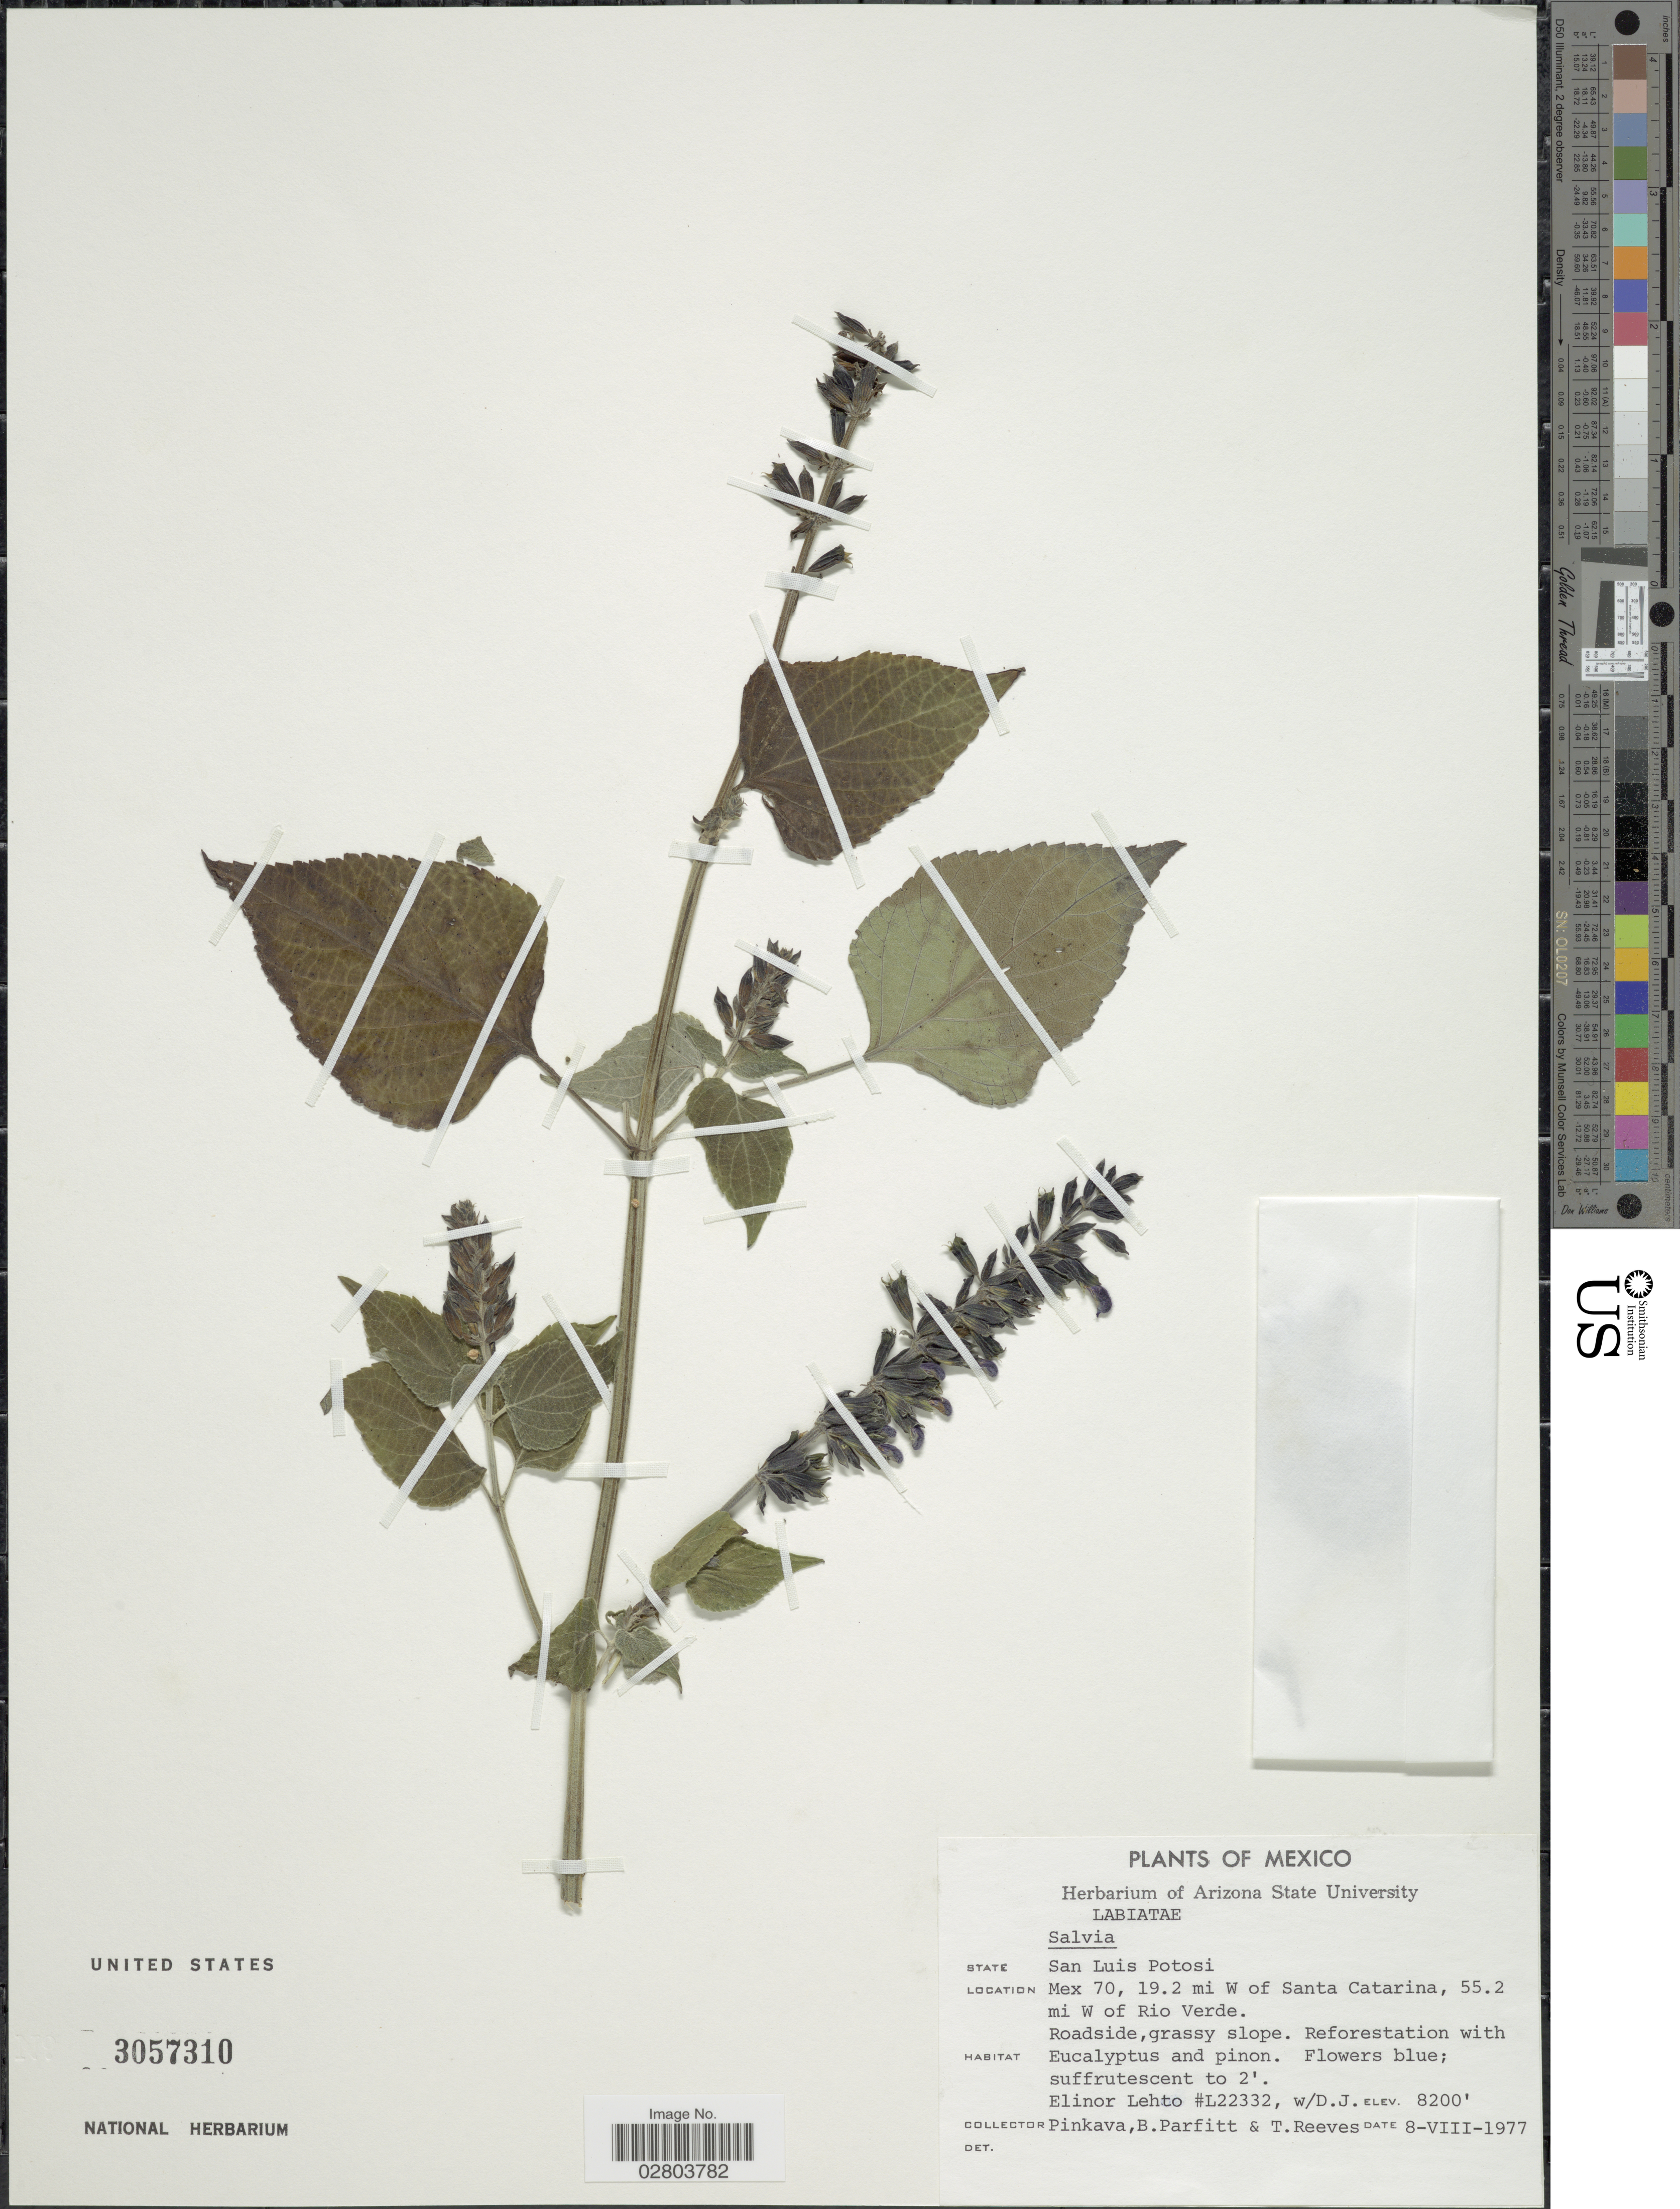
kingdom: Plantae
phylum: Tracheophyta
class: Magnoliopsida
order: Lamiales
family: Lamiaceae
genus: Salvia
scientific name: Salvia sp.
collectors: E. Lehto, D. J. Pinkava, B. Parfitt & T. Reeves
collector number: L22332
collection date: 1977-08-08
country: Mexico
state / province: San Luis Potosí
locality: State San Luis Potosi. Mex 70, 19.2 mi W of Santa Catarina, 55.2 mi W of Rio Verde.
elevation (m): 2499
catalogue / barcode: US 3057310